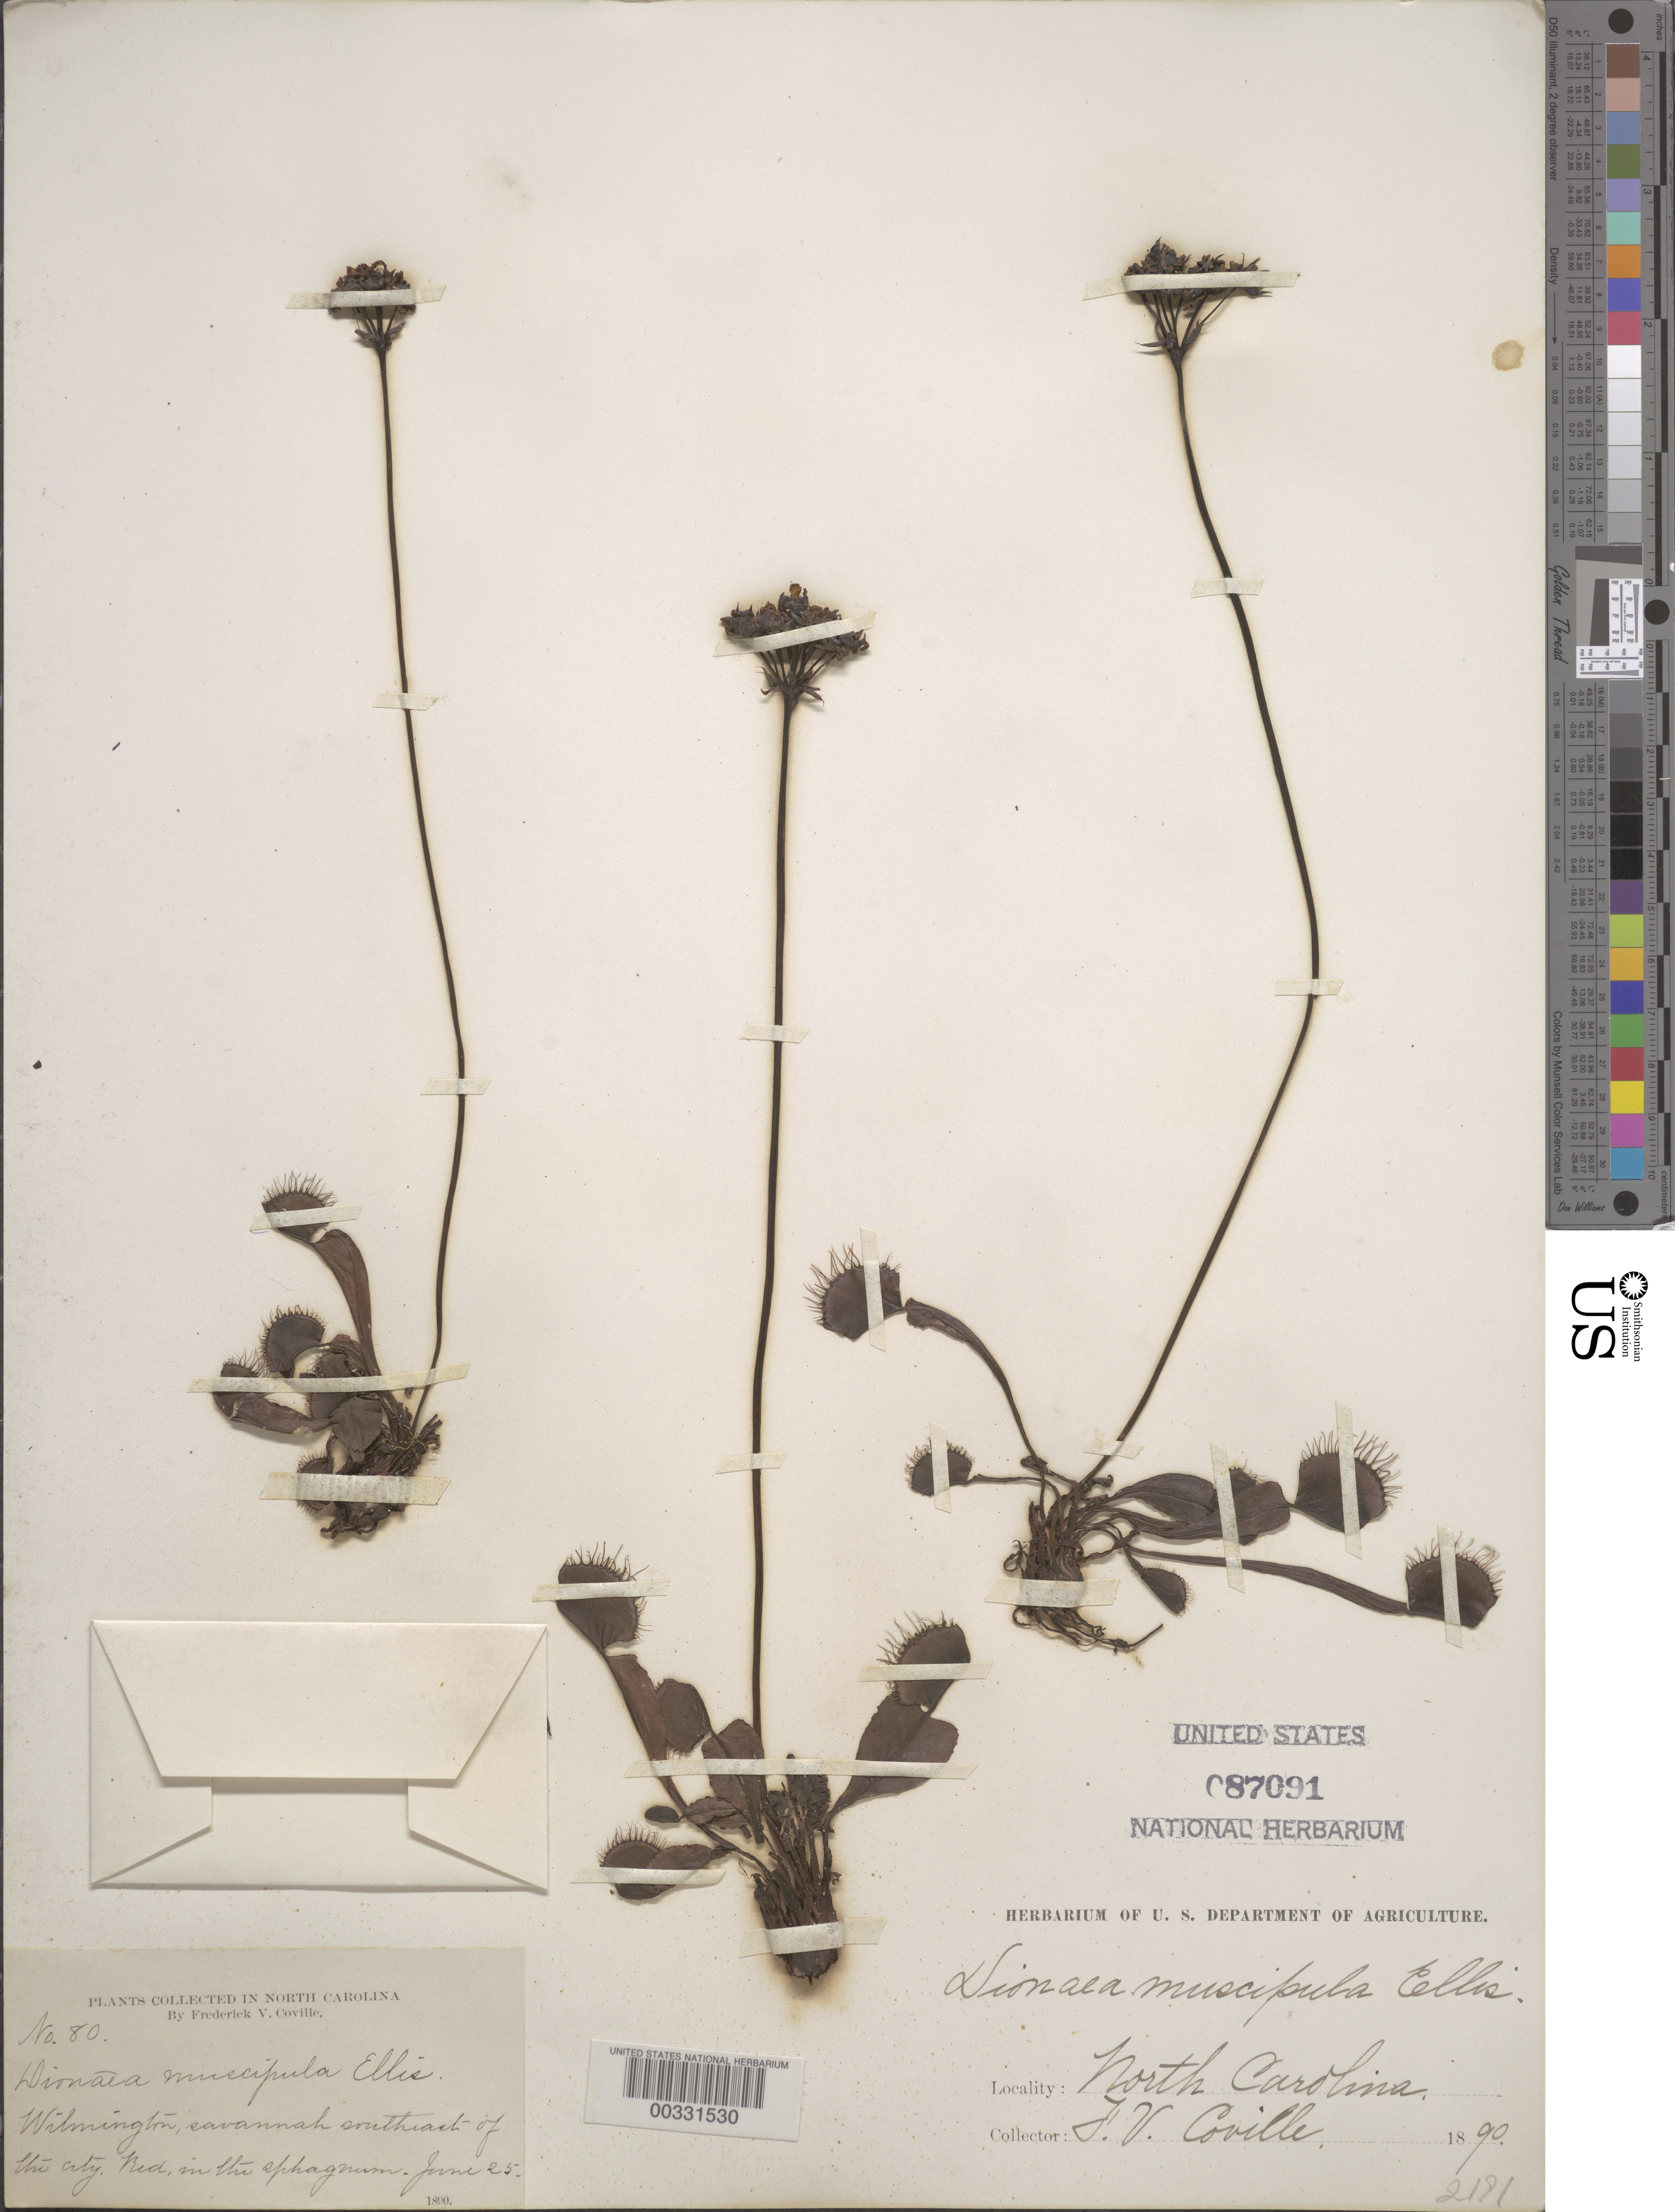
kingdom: Plantae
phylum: Tracheophyta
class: Magnoliopsida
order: Caryophyllales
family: Droseraceae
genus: Dionaea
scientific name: Dionaea muscipula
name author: J. Ellis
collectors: F. V. Coville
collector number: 80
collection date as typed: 25 Jun 1890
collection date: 1890-06-25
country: United States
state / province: North Carolina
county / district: New Hanover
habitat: Bed in the sphagnum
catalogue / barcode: US 87091